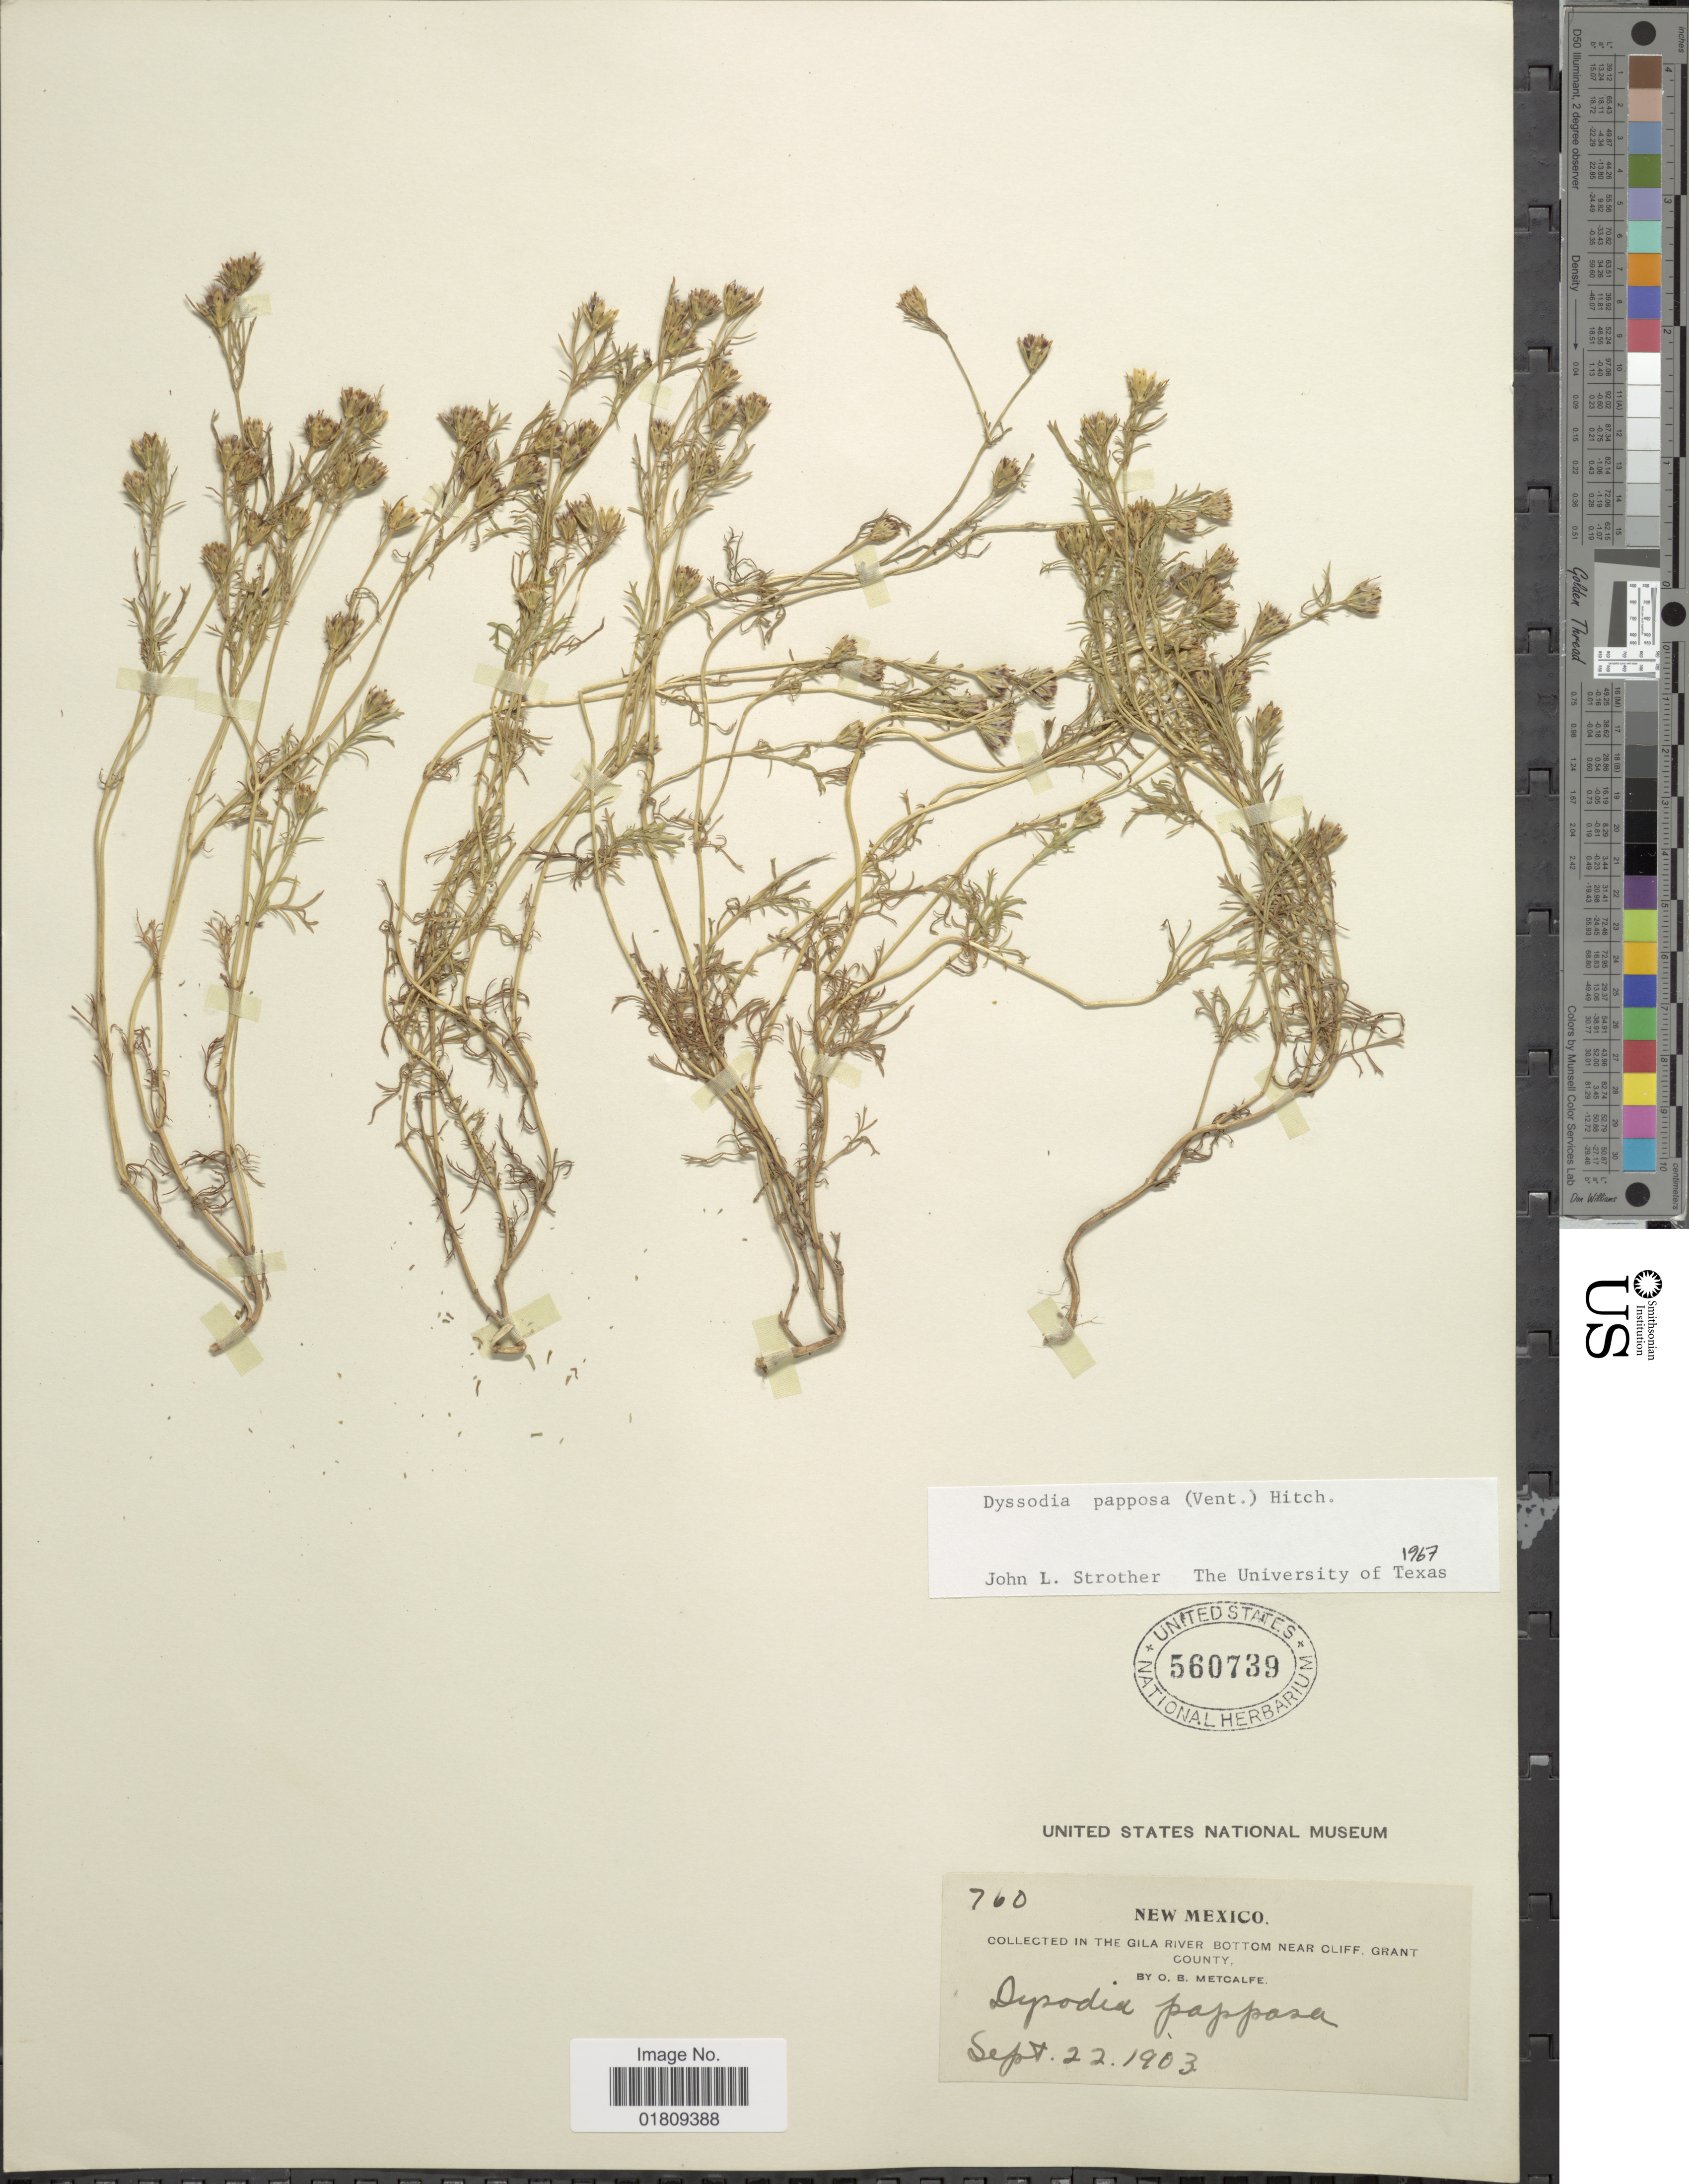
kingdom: Plantae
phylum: Tracheophyta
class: Magnoliopsida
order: Asterales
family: Asteraceae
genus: Dyssodia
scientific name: Dyssodia papposa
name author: (Vent.) Hitchc.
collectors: O. B. Metcalfe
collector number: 760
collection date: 1903-09-22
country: United States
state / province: New Mexico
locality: Gila River Bottom near Cliff, Grant County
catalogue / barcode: US 560739